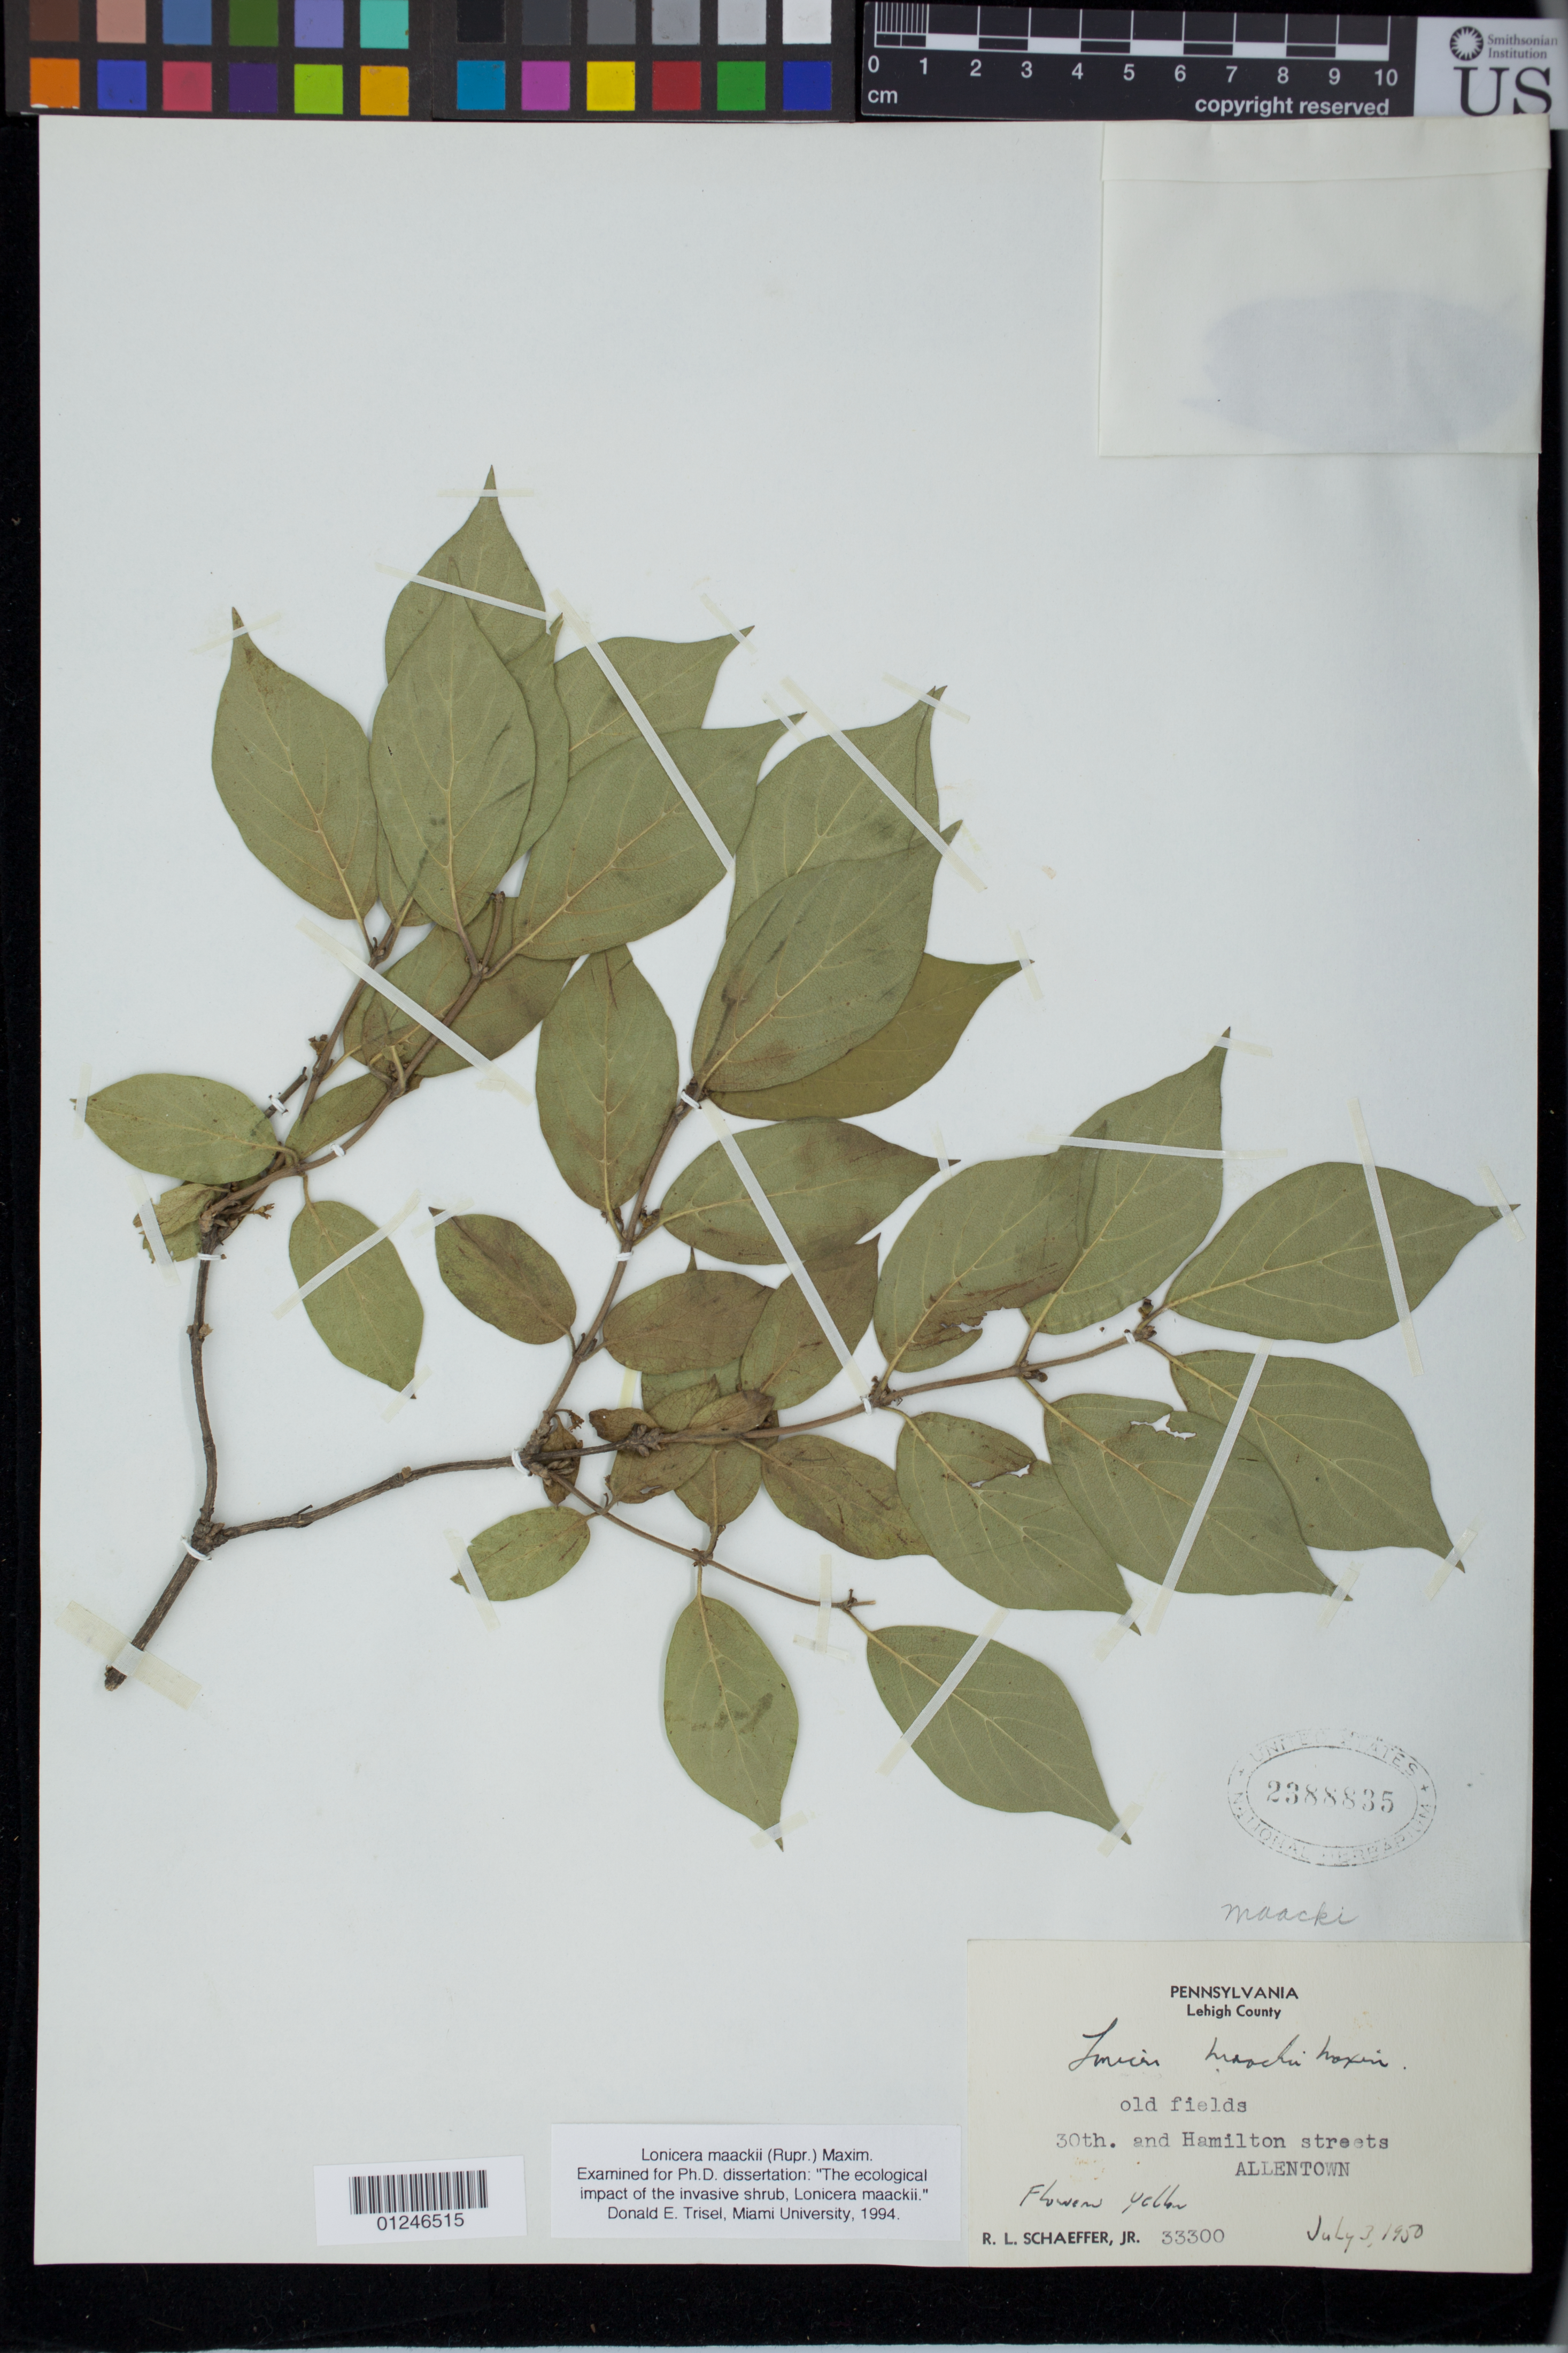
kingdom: Plantae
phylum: Tracheophyta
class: Magnoliopsida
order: Dipsacales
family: Caprifoliaceae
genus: Lonicera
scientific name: Lonicera maackii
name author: (Rupr.) Maxim.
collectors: R. L. Schaeffer Jr.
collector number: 33300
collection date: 1950-07-03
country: United States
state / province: Pennsylvania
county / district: Lehigh County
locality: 30th and Hamilton Streets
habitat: old field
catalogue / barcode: US 2388835